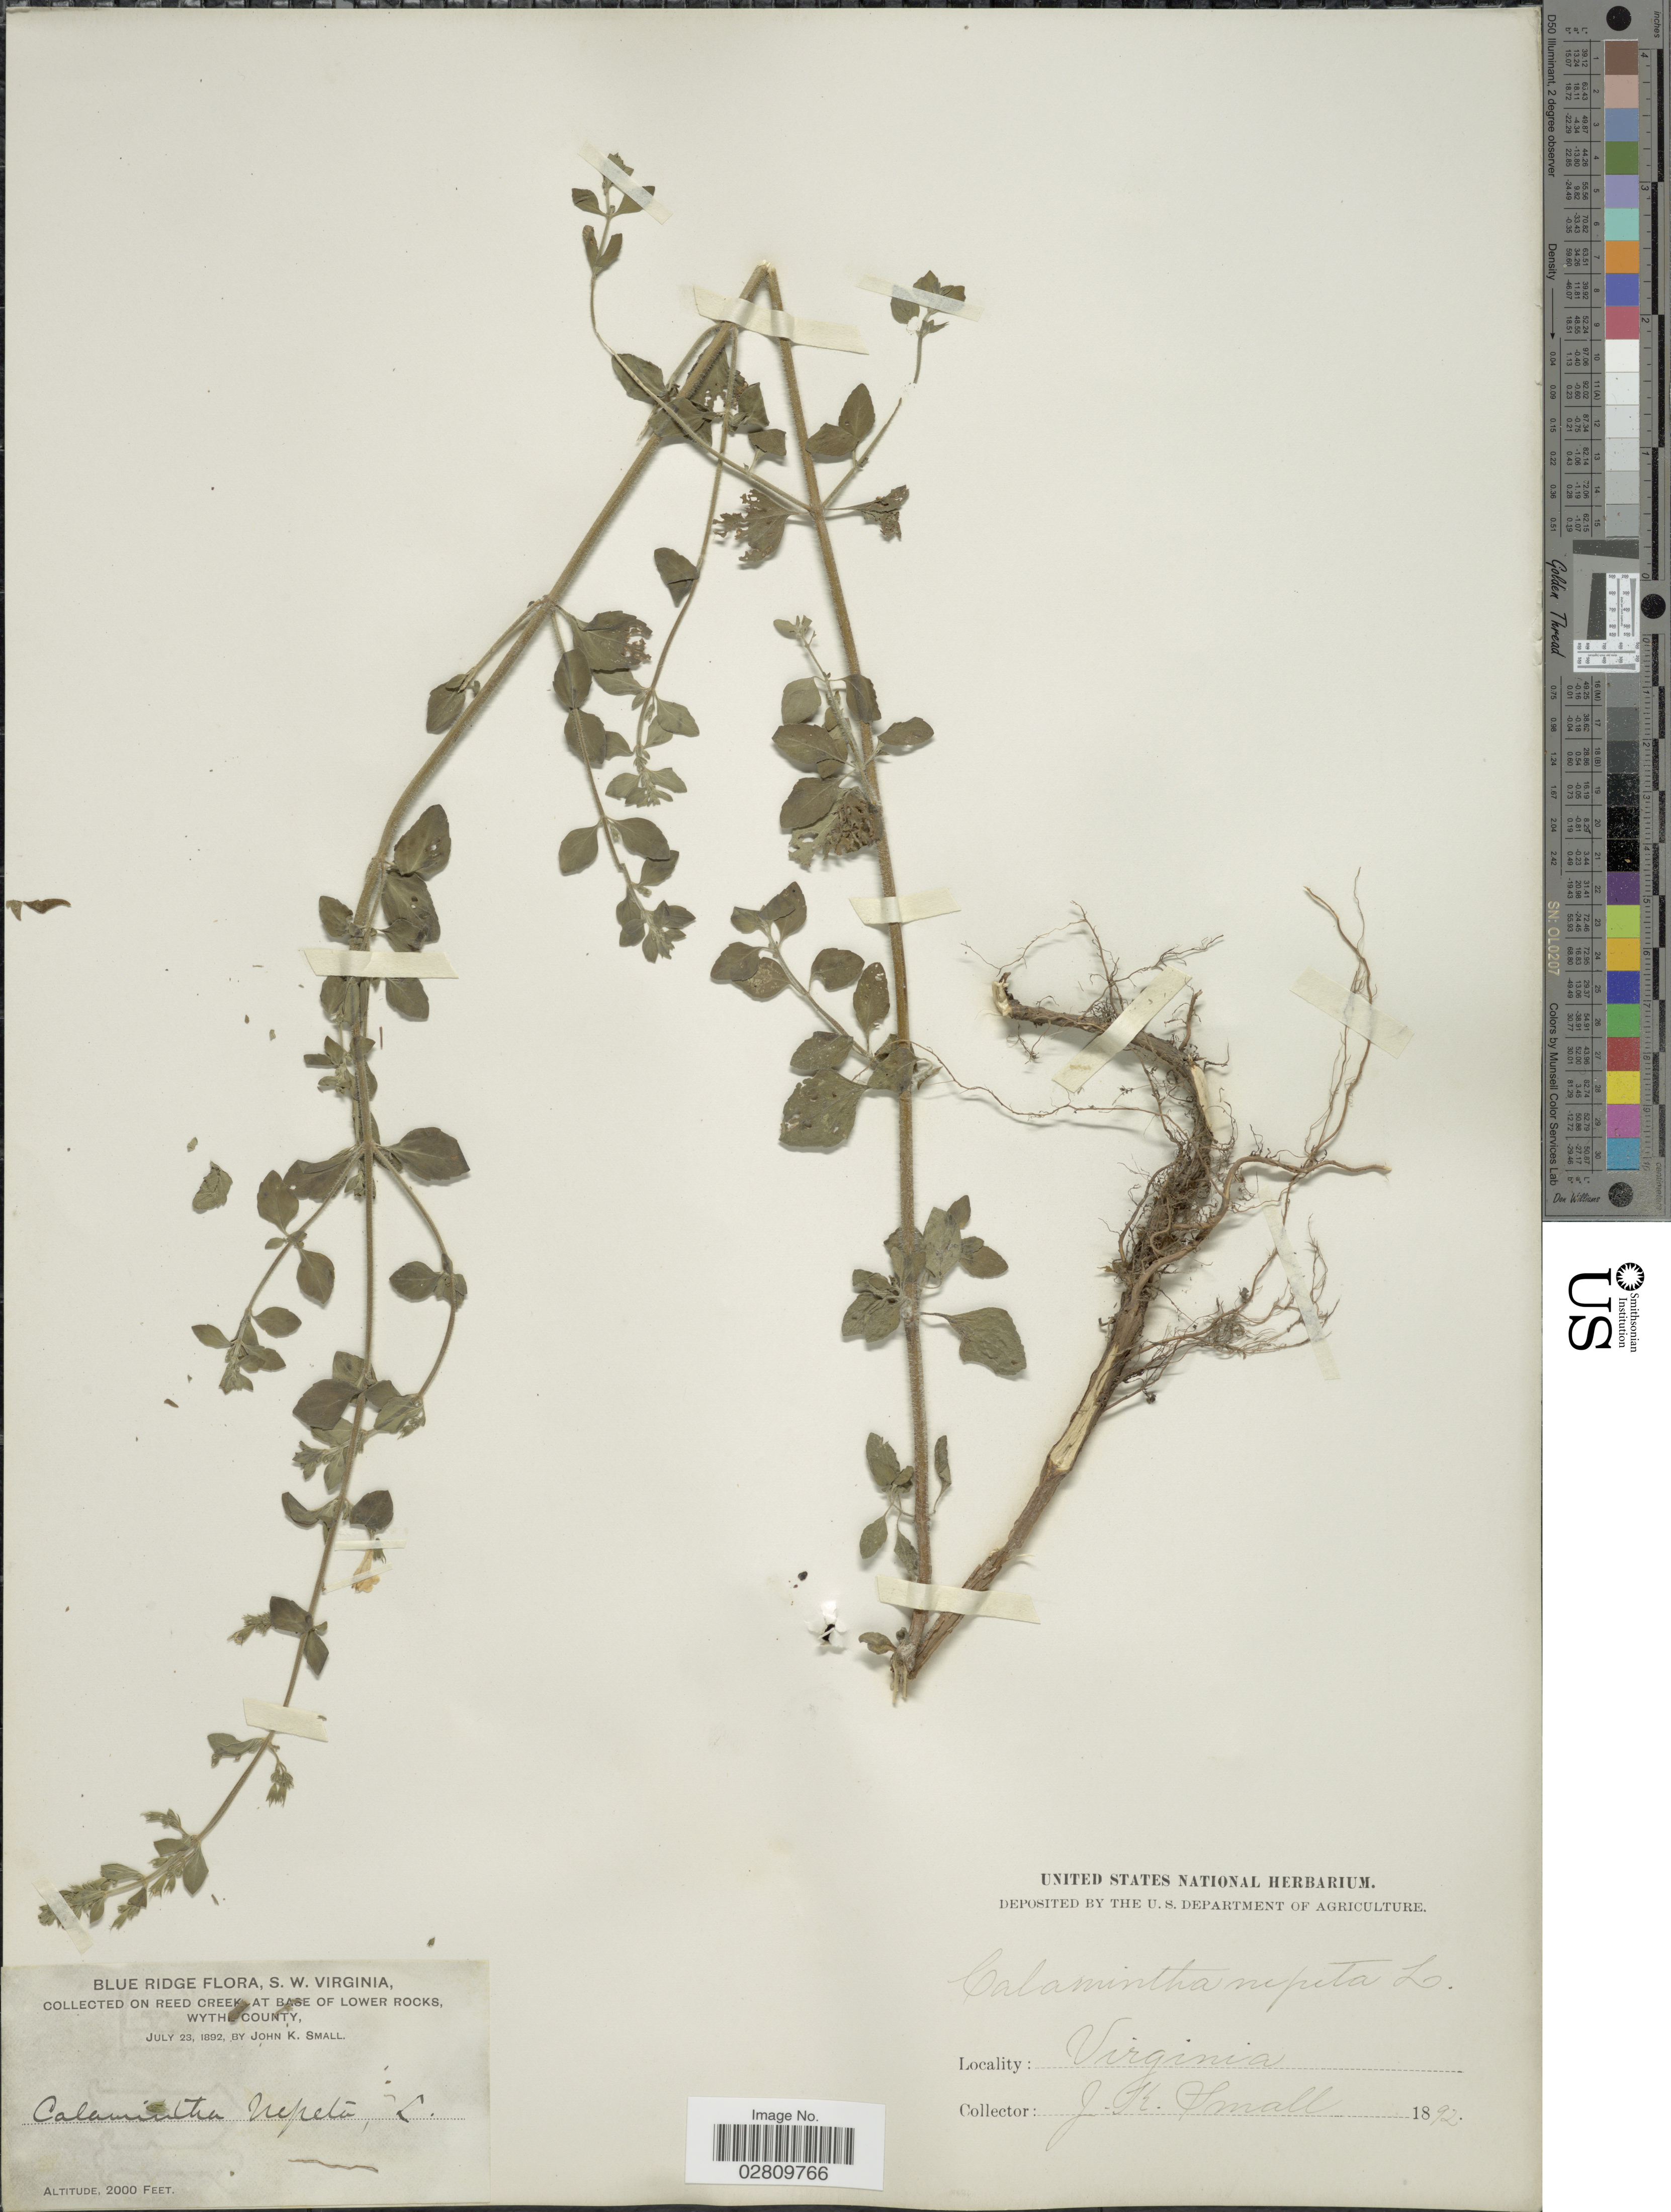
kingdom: Plantae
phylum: Tracheophyta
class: Magnoliopsida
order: Lamiales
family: Lamiaceae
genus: Clinopodium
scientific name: Clinopodium nepeta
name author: (L.) Kuntze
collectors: J. K. Small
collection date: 1892-07-23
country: United States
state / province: Virginia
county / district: Wythe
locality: Blue Ridge, S.W. Virginia. Collected near Reed Creek at base of lower rocks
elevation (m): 610